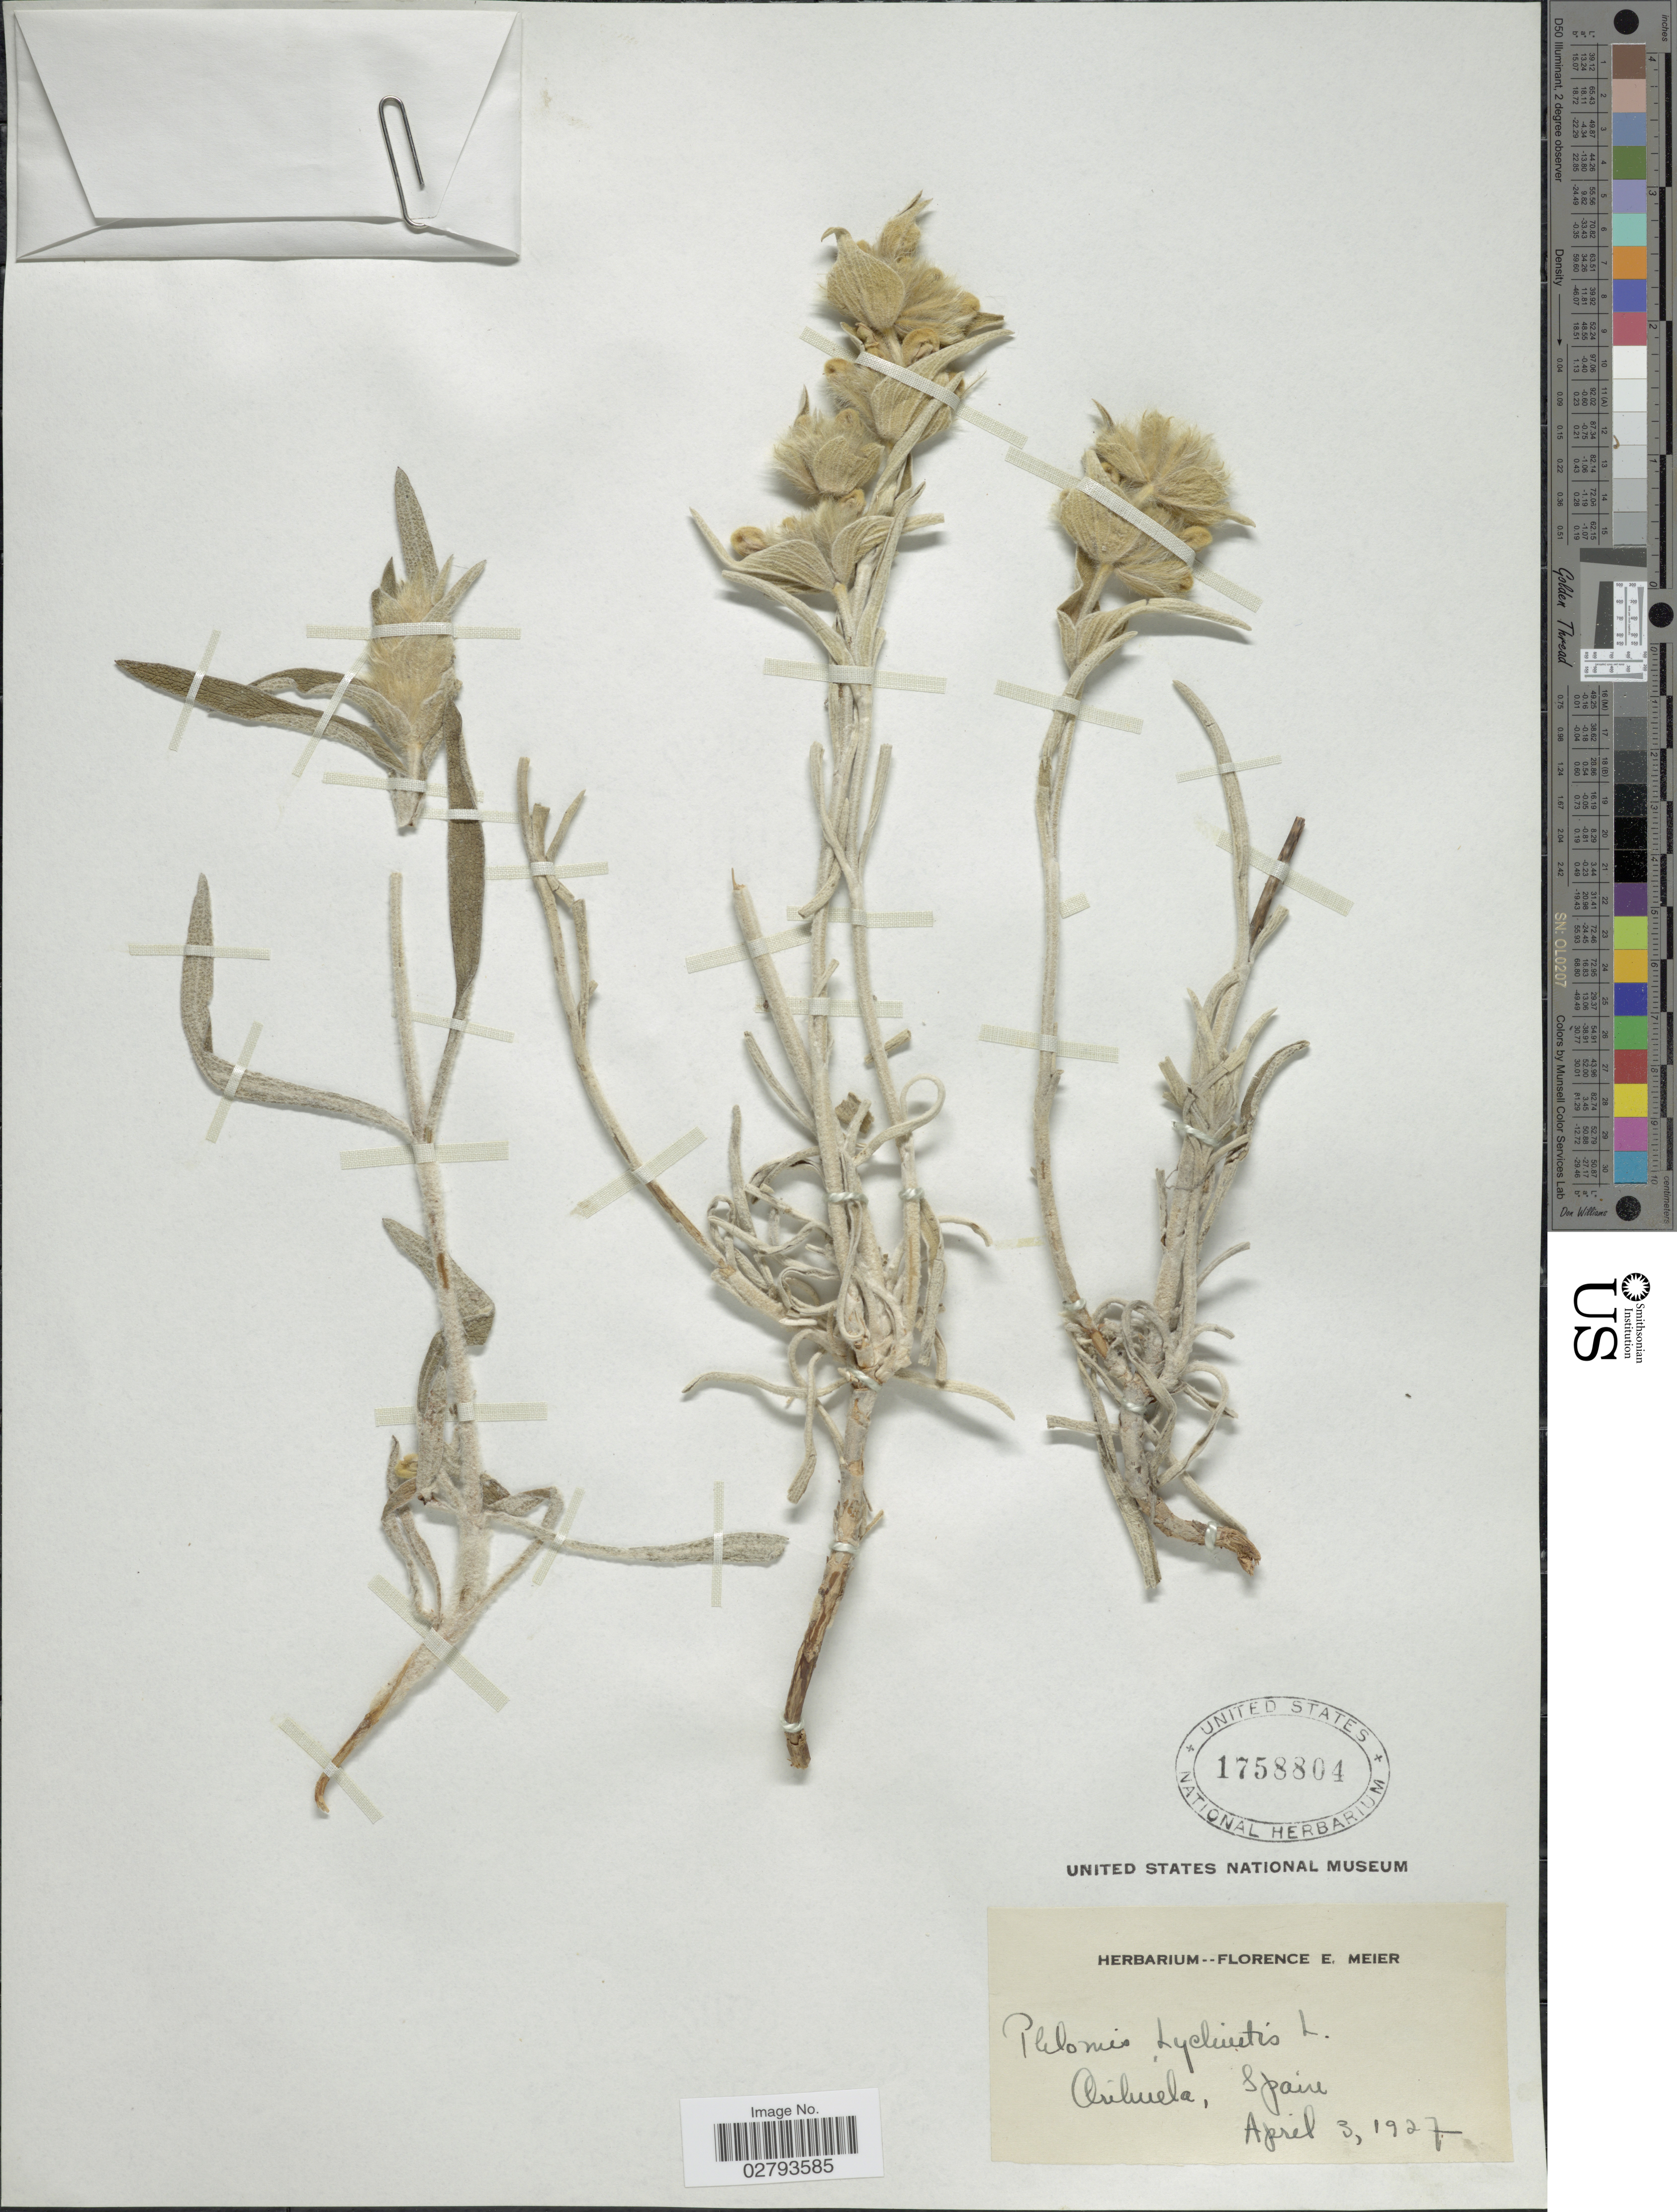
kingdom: Plantae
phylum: Tracheophyta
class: Magnoliopsida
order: Lamiales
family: Lamiaceae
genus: Phlomis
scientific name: Phlomis lychnitis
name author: L.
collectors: ex herb. Florence E. Meier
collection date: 1927-04-03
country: Spain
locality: Arihuela.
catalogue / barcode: US 1758804